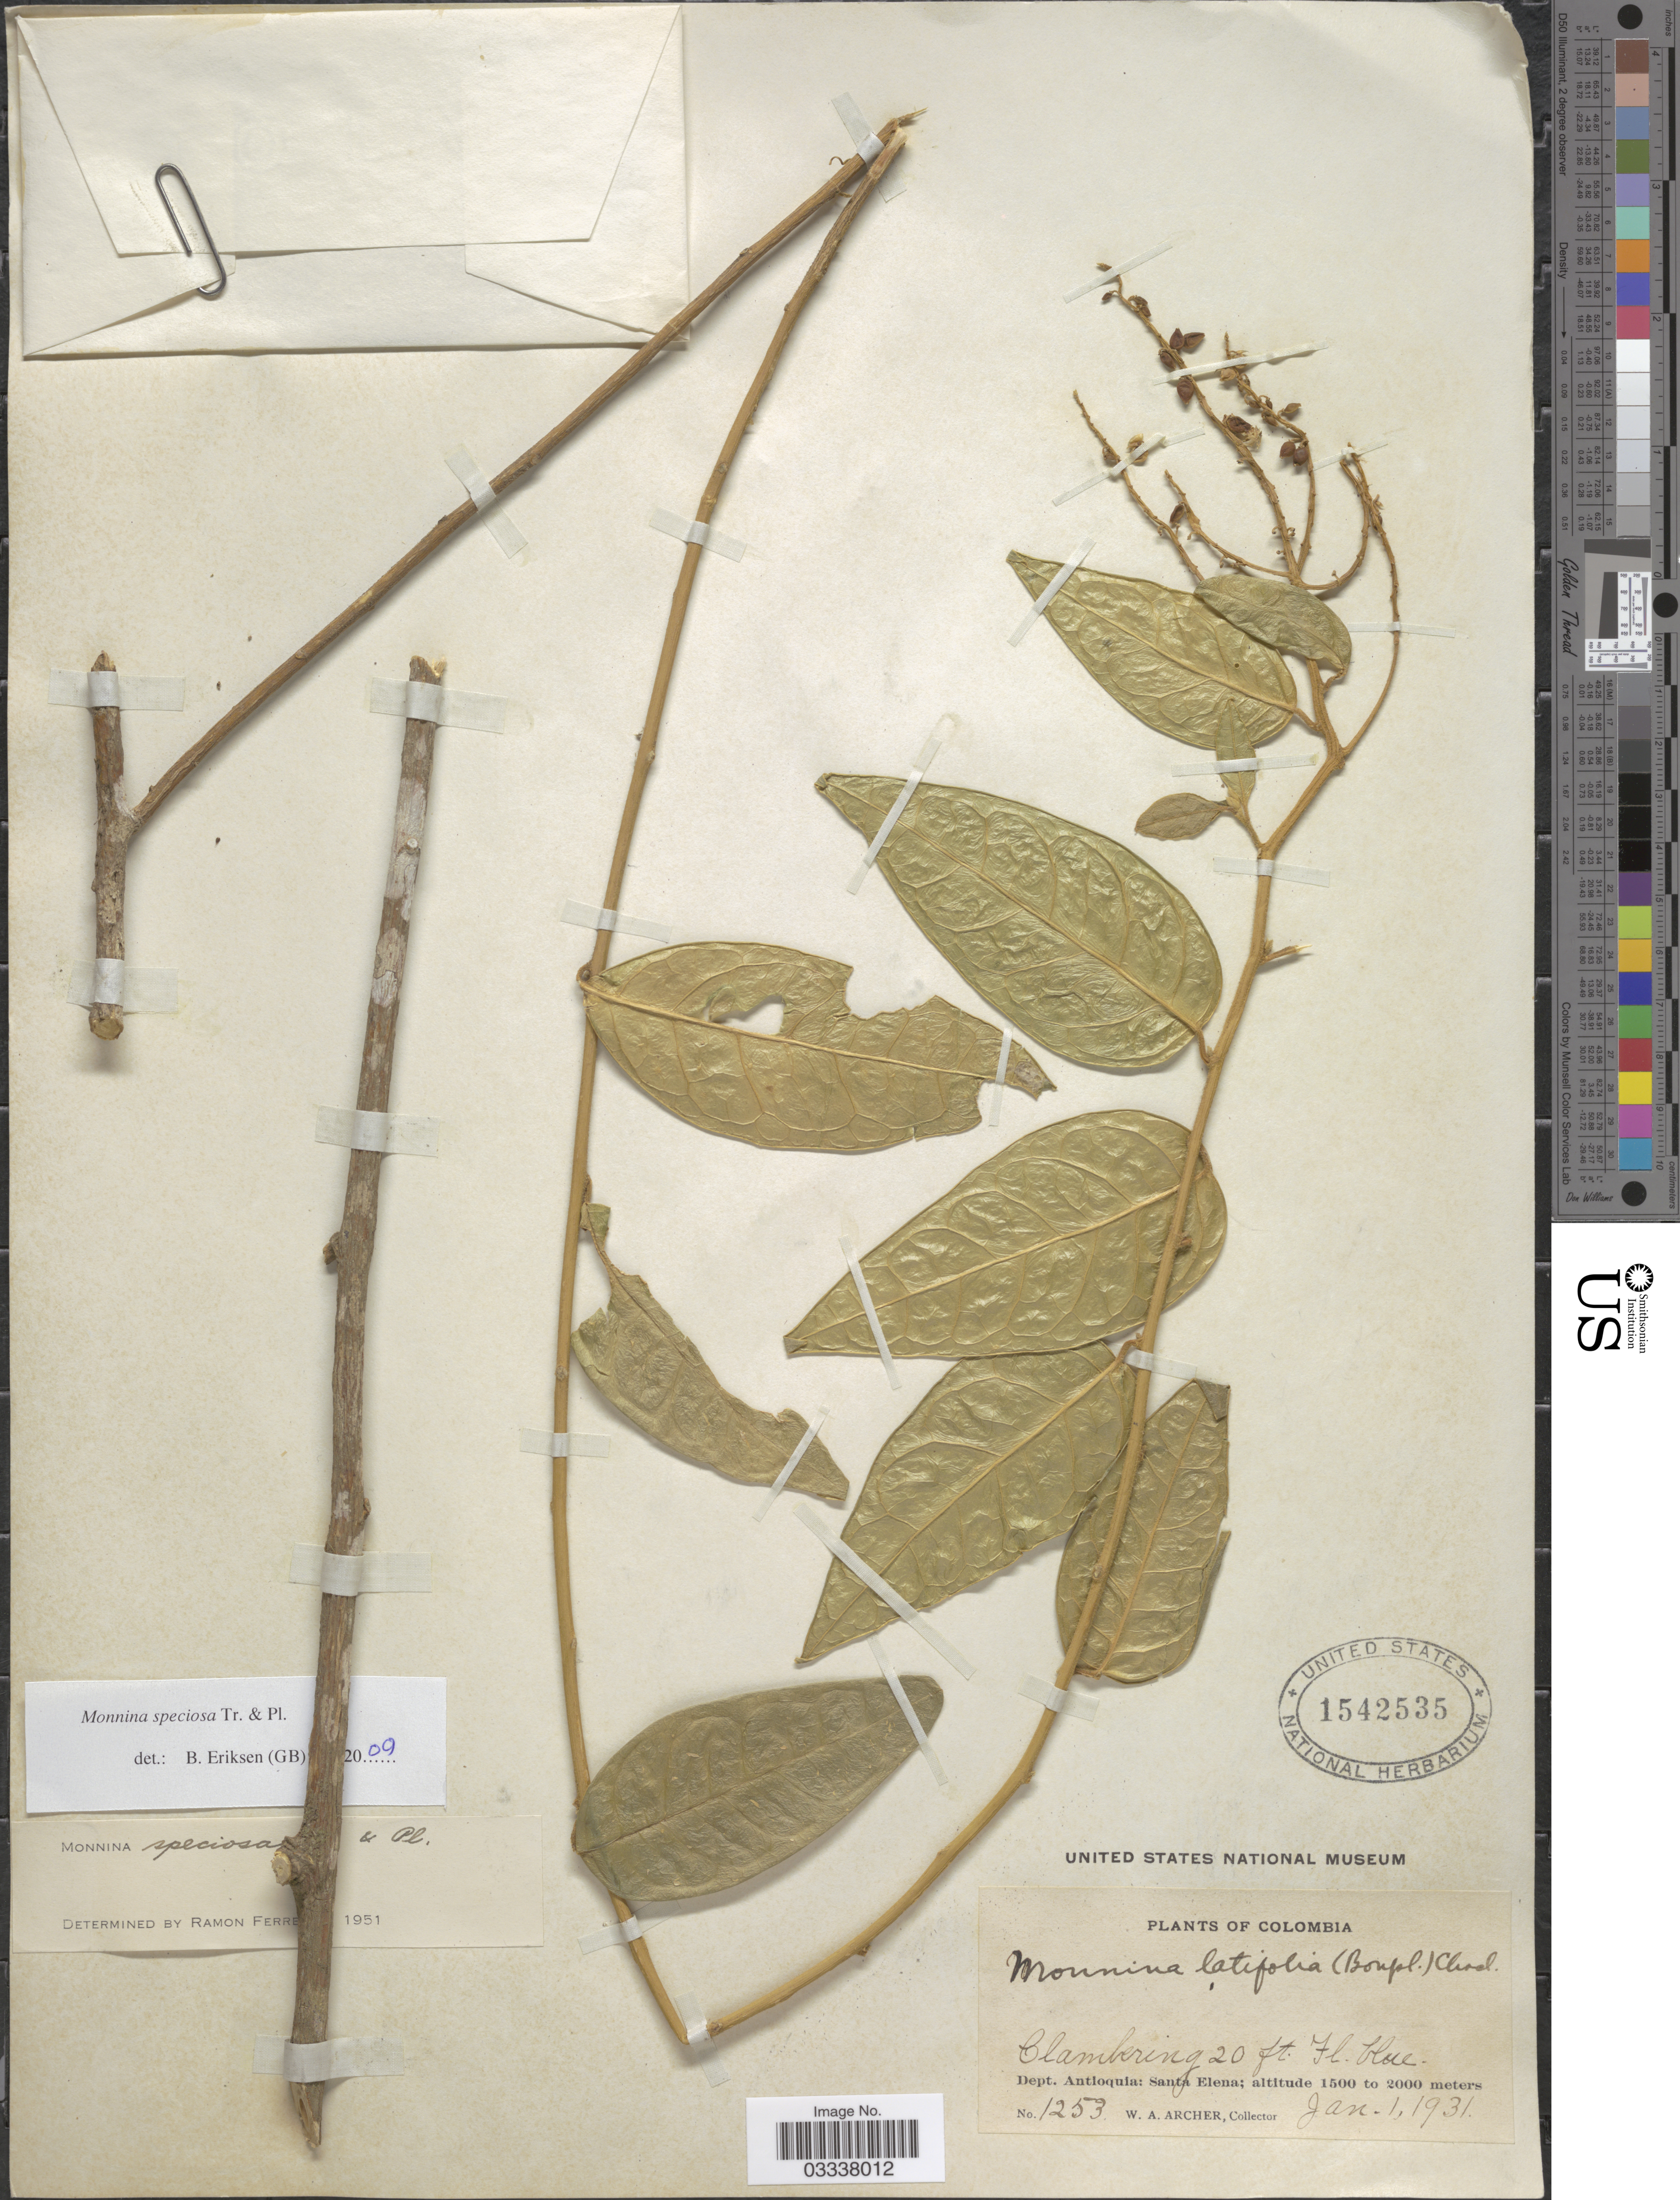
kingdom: Plantae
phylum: Tracheophyta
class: Magnoliopsida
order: Fabales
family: Polygalaceae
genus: Monnina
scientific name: Monnina speciosa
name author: Triana & Planch.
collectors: W. Archer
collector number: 1253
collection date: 1931-01-01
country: Colombia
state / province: Antioquia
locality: Dept. Antioquia: Santa Elena.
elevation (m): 1500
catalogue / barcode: US 1542535